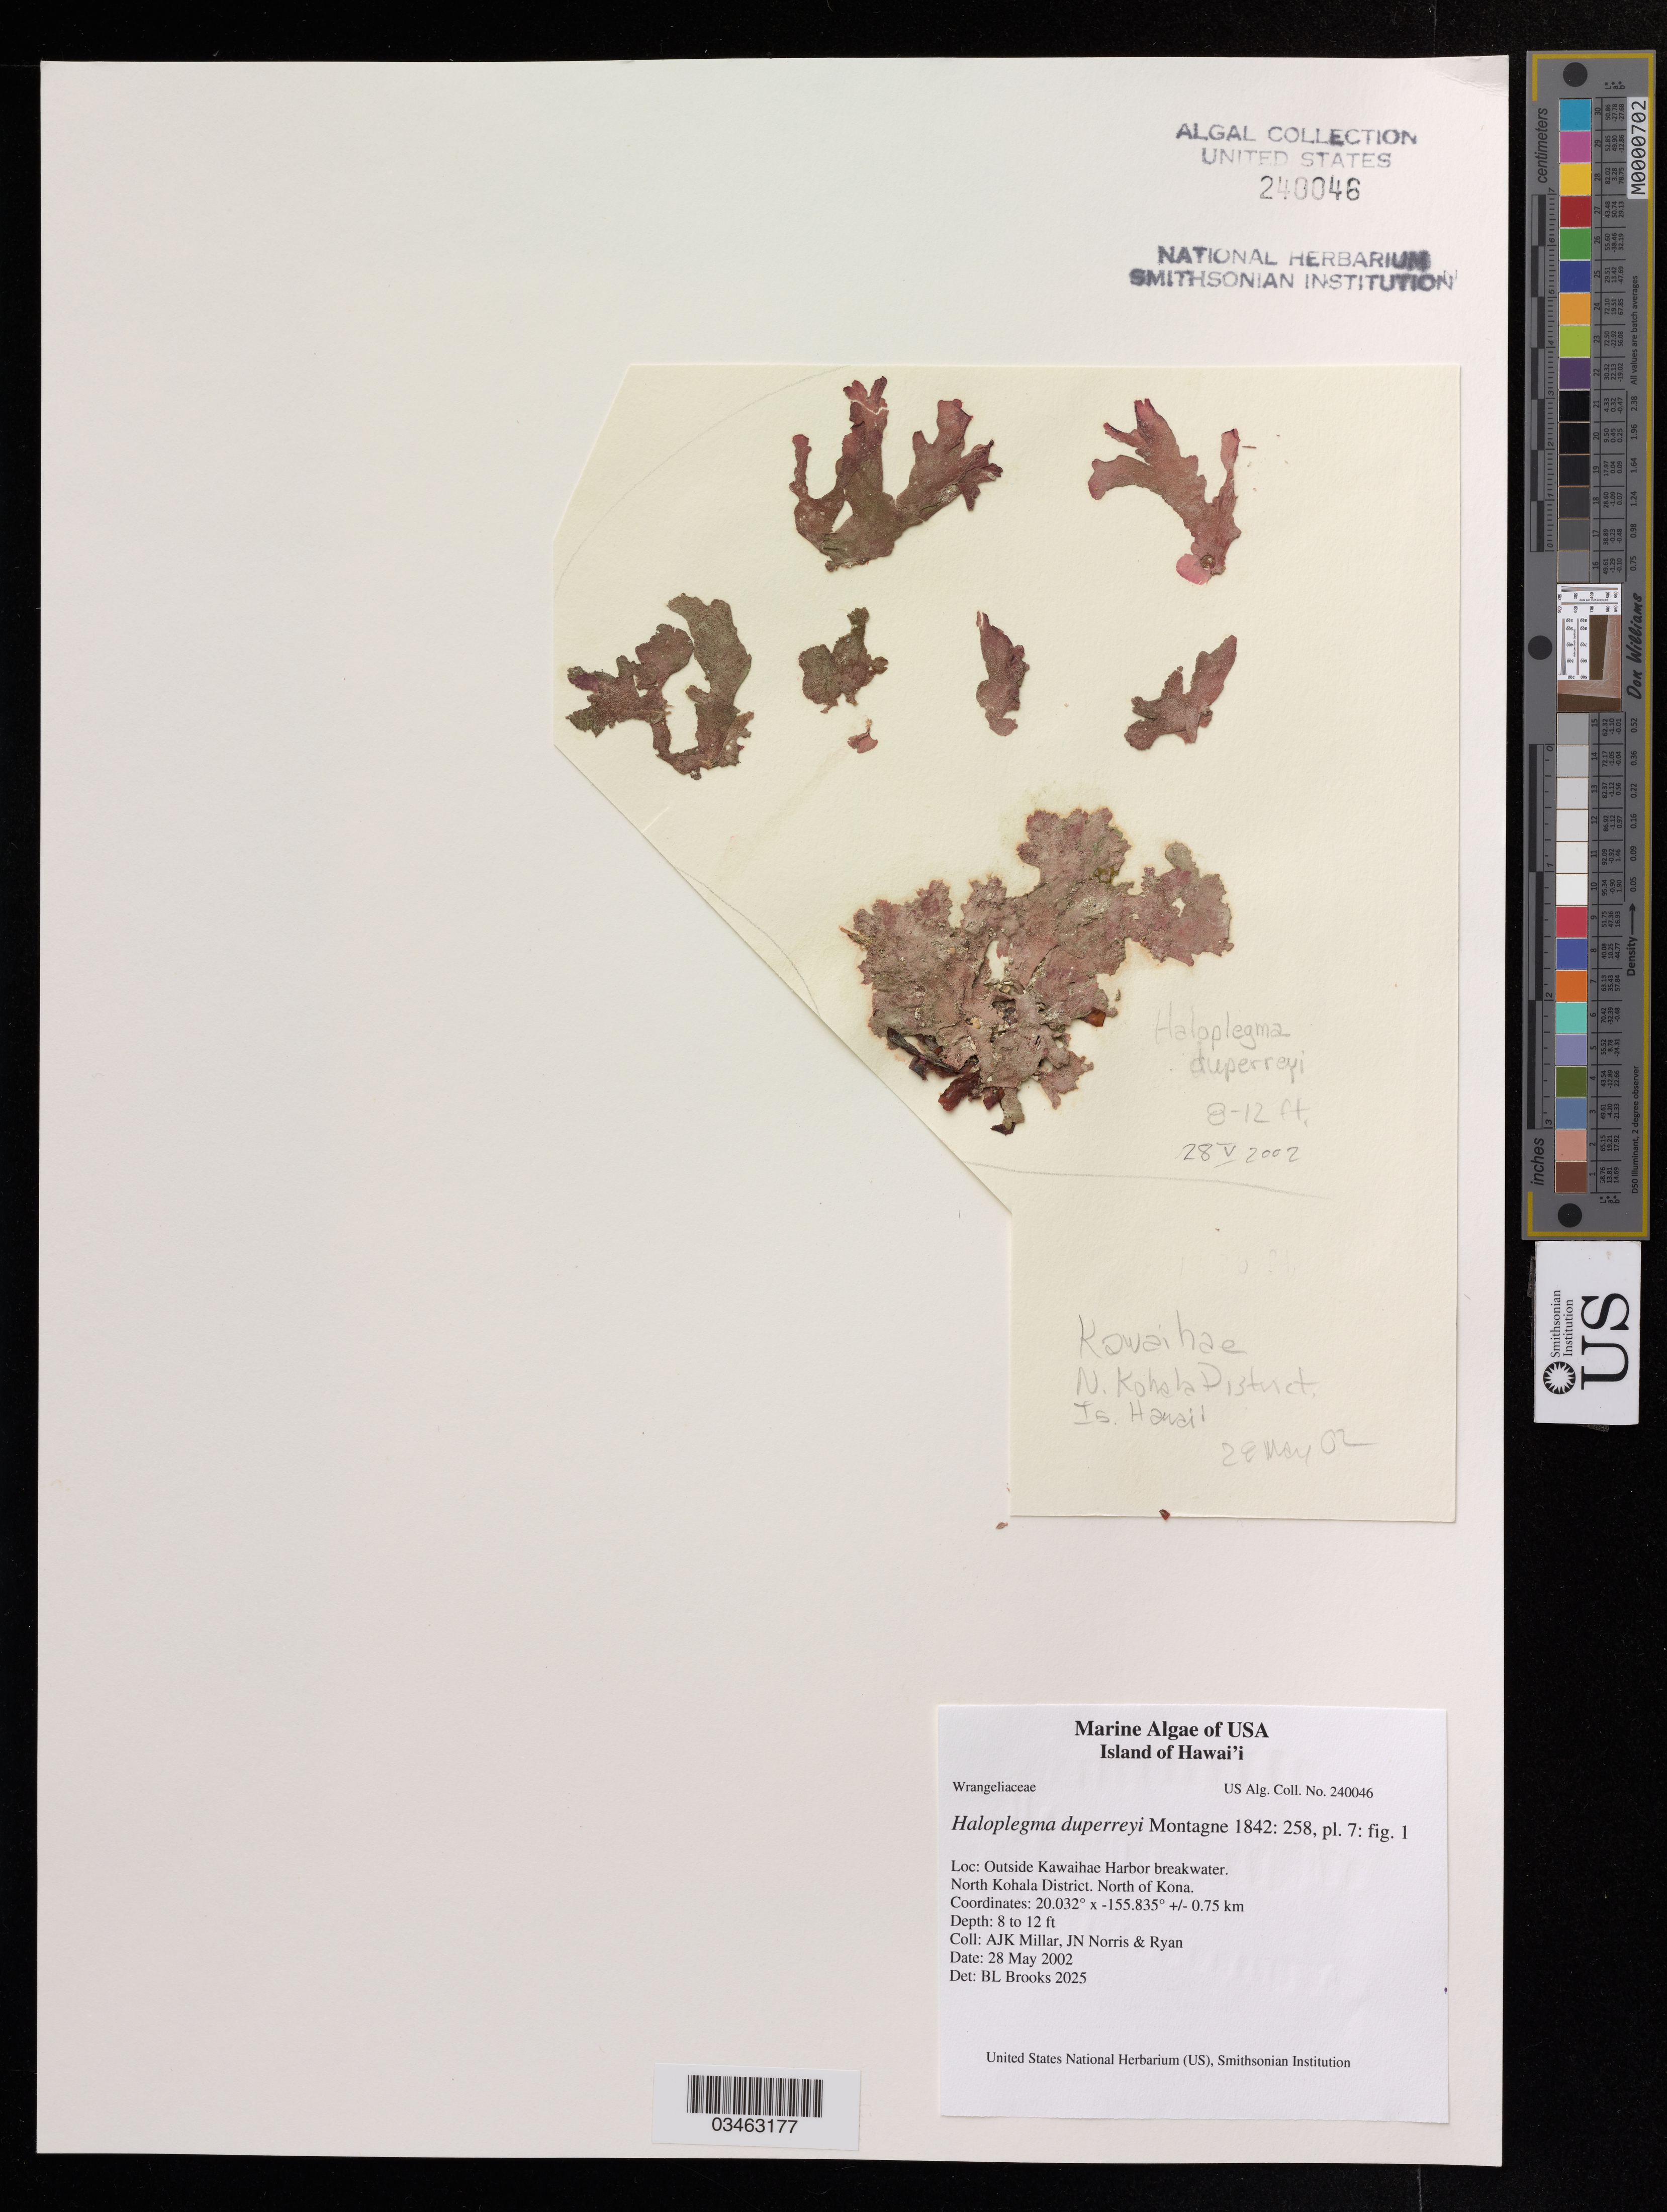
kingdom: Plantae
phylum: Rhodophyta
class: Florideophyceae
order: Ceramiales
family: Wrangeliaceae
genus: Haloplegma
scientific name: Haloplegma duperreyi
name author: Mont.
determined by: Brooks, B. L., (BOT), Smithsonian Institution - National Museum of Natural History (UNITED STATES)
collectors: A. Millar, J. N. Norris & Ryan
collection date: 2002-05-28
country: United States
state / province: Hawaii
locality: Outside Kawaihae Harbor break water. North Kohala District. North of Kona.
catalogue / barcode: US 240046